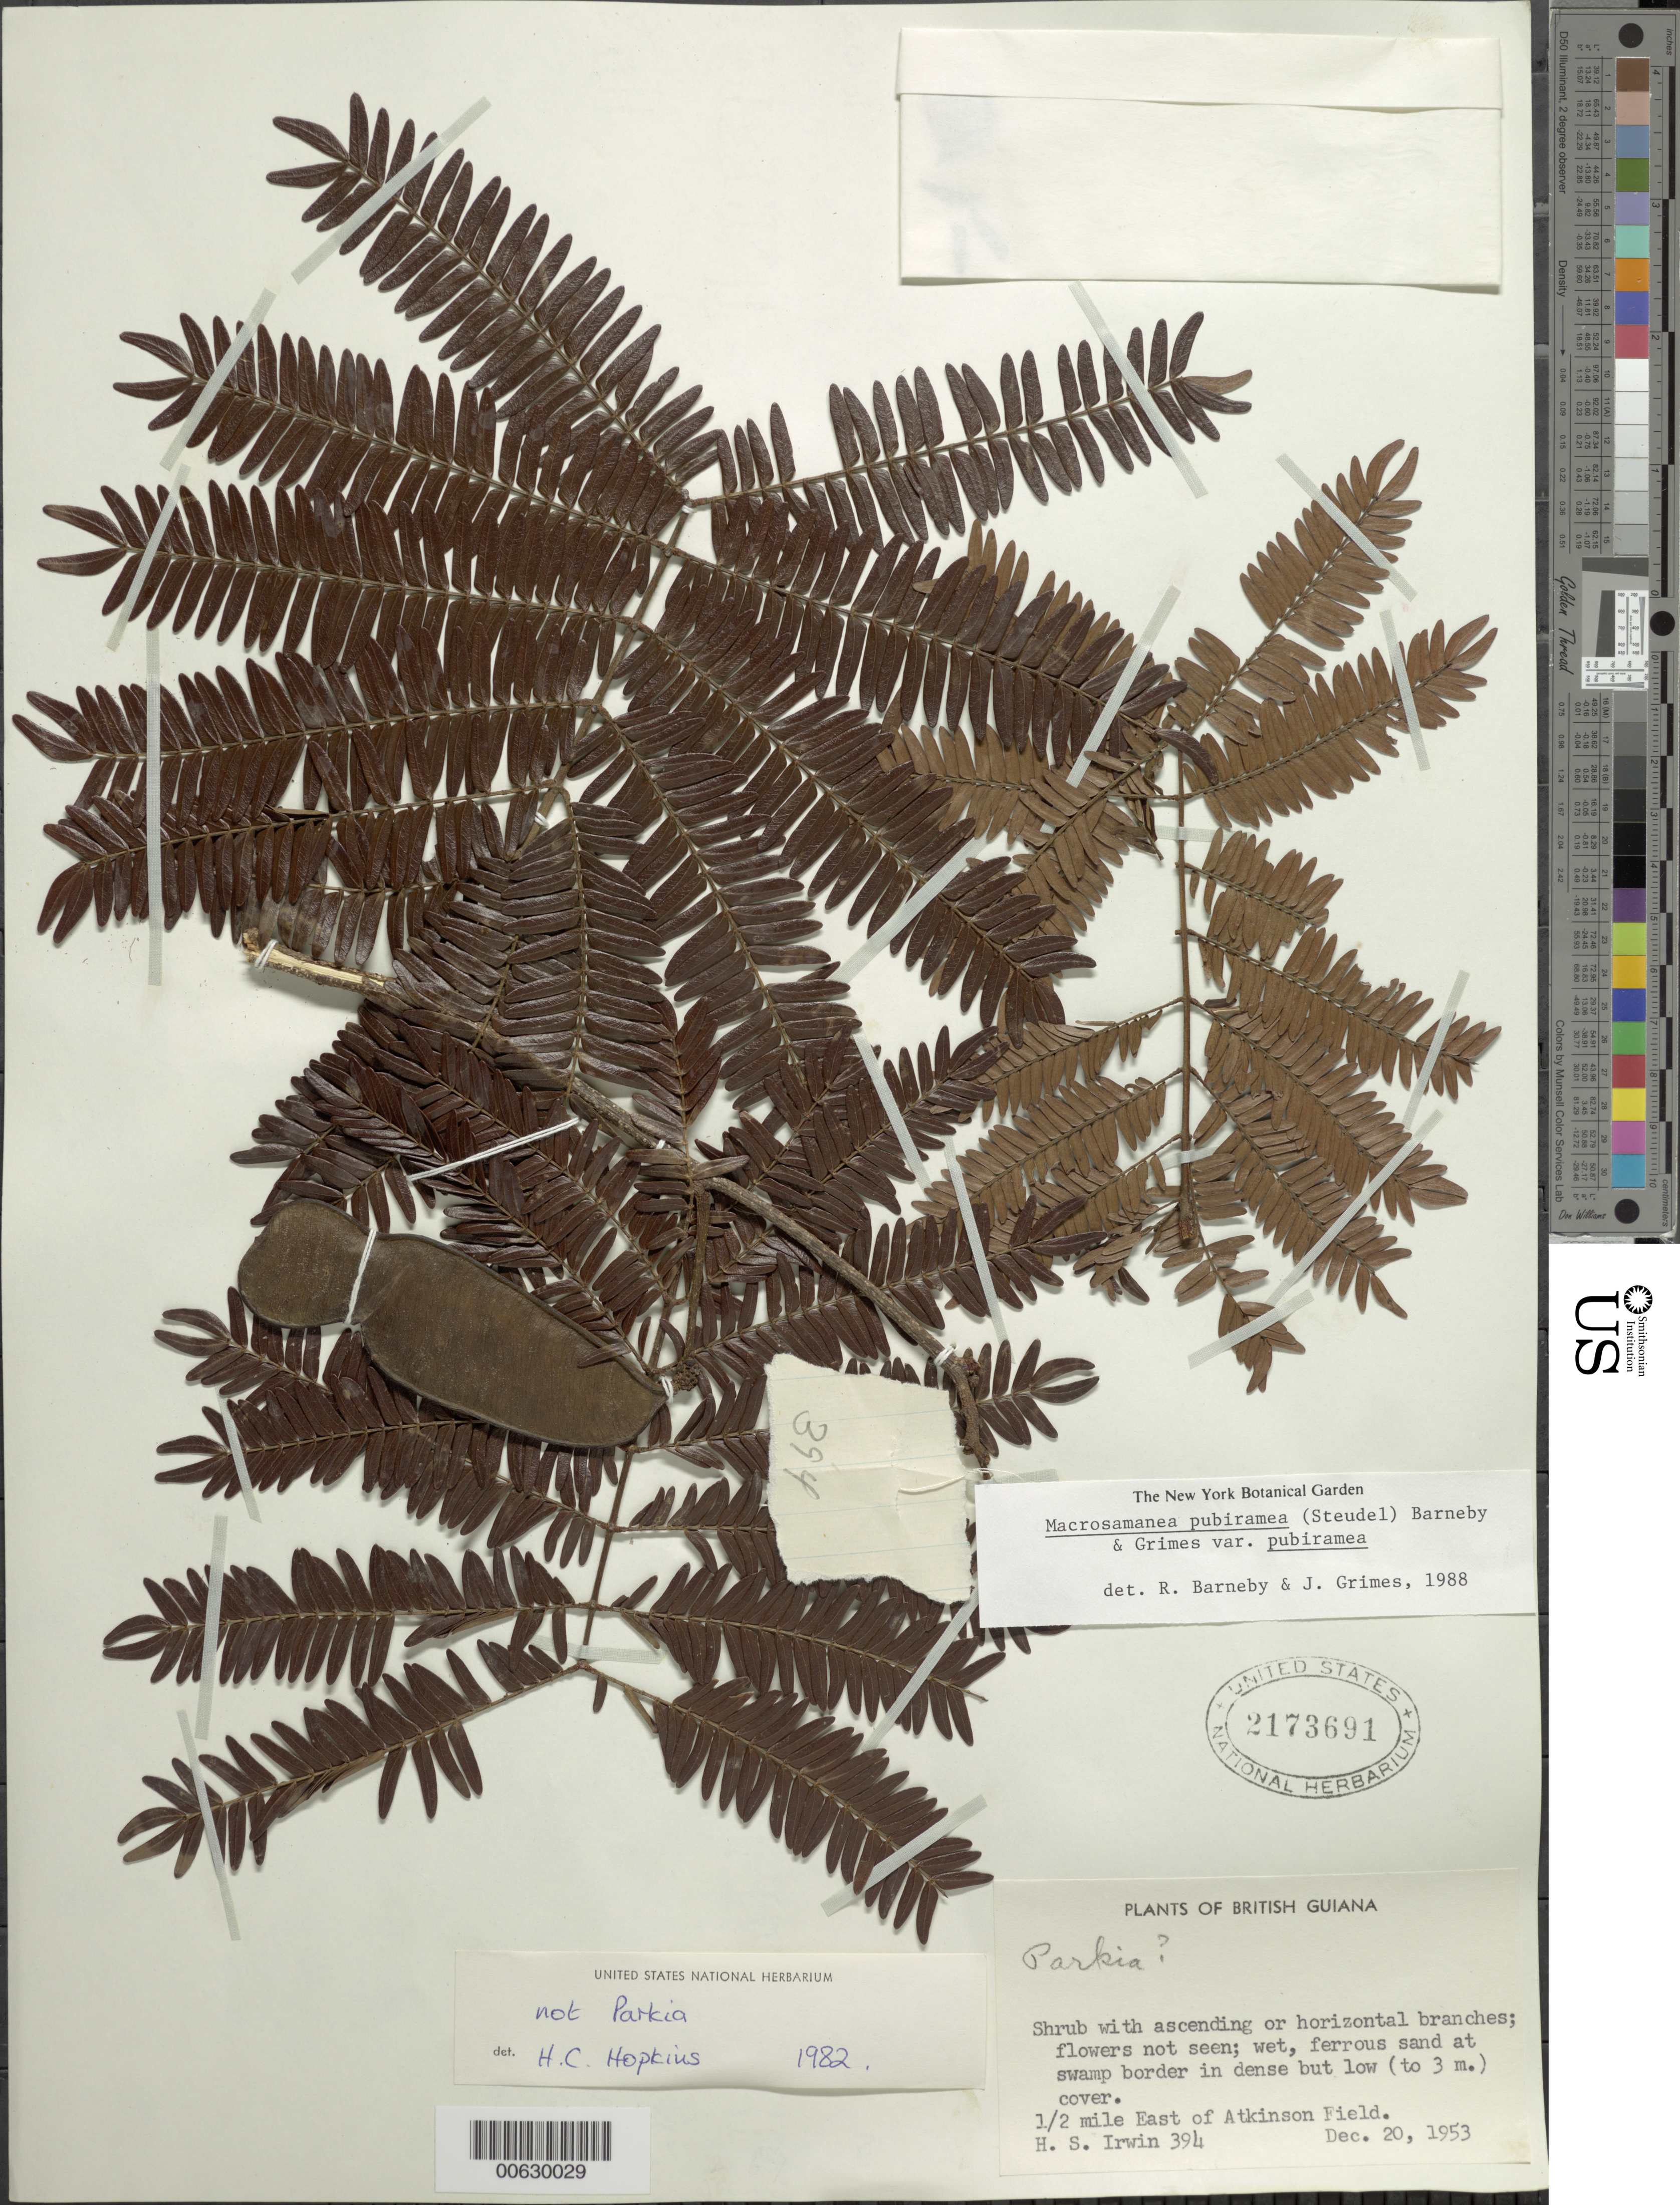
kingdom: Plantae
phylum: Tracheophyta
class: Magnoliopsida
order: Fabales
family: Fabaceae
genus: Macrosamanea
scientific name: Macrosamanea pubiramea var. pubiramea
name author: (Steud.) Barneby & J.W. Grimes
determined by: Barneby, R. C.; Grimes, J. W.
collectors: H. Irwin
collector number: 394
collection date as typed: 20-Dec-53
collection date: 1953-12-20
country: Guyana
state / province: Demerara-Mahaica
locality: Atkinson Field, 0.5 mi. E of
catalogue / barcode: US 2173691